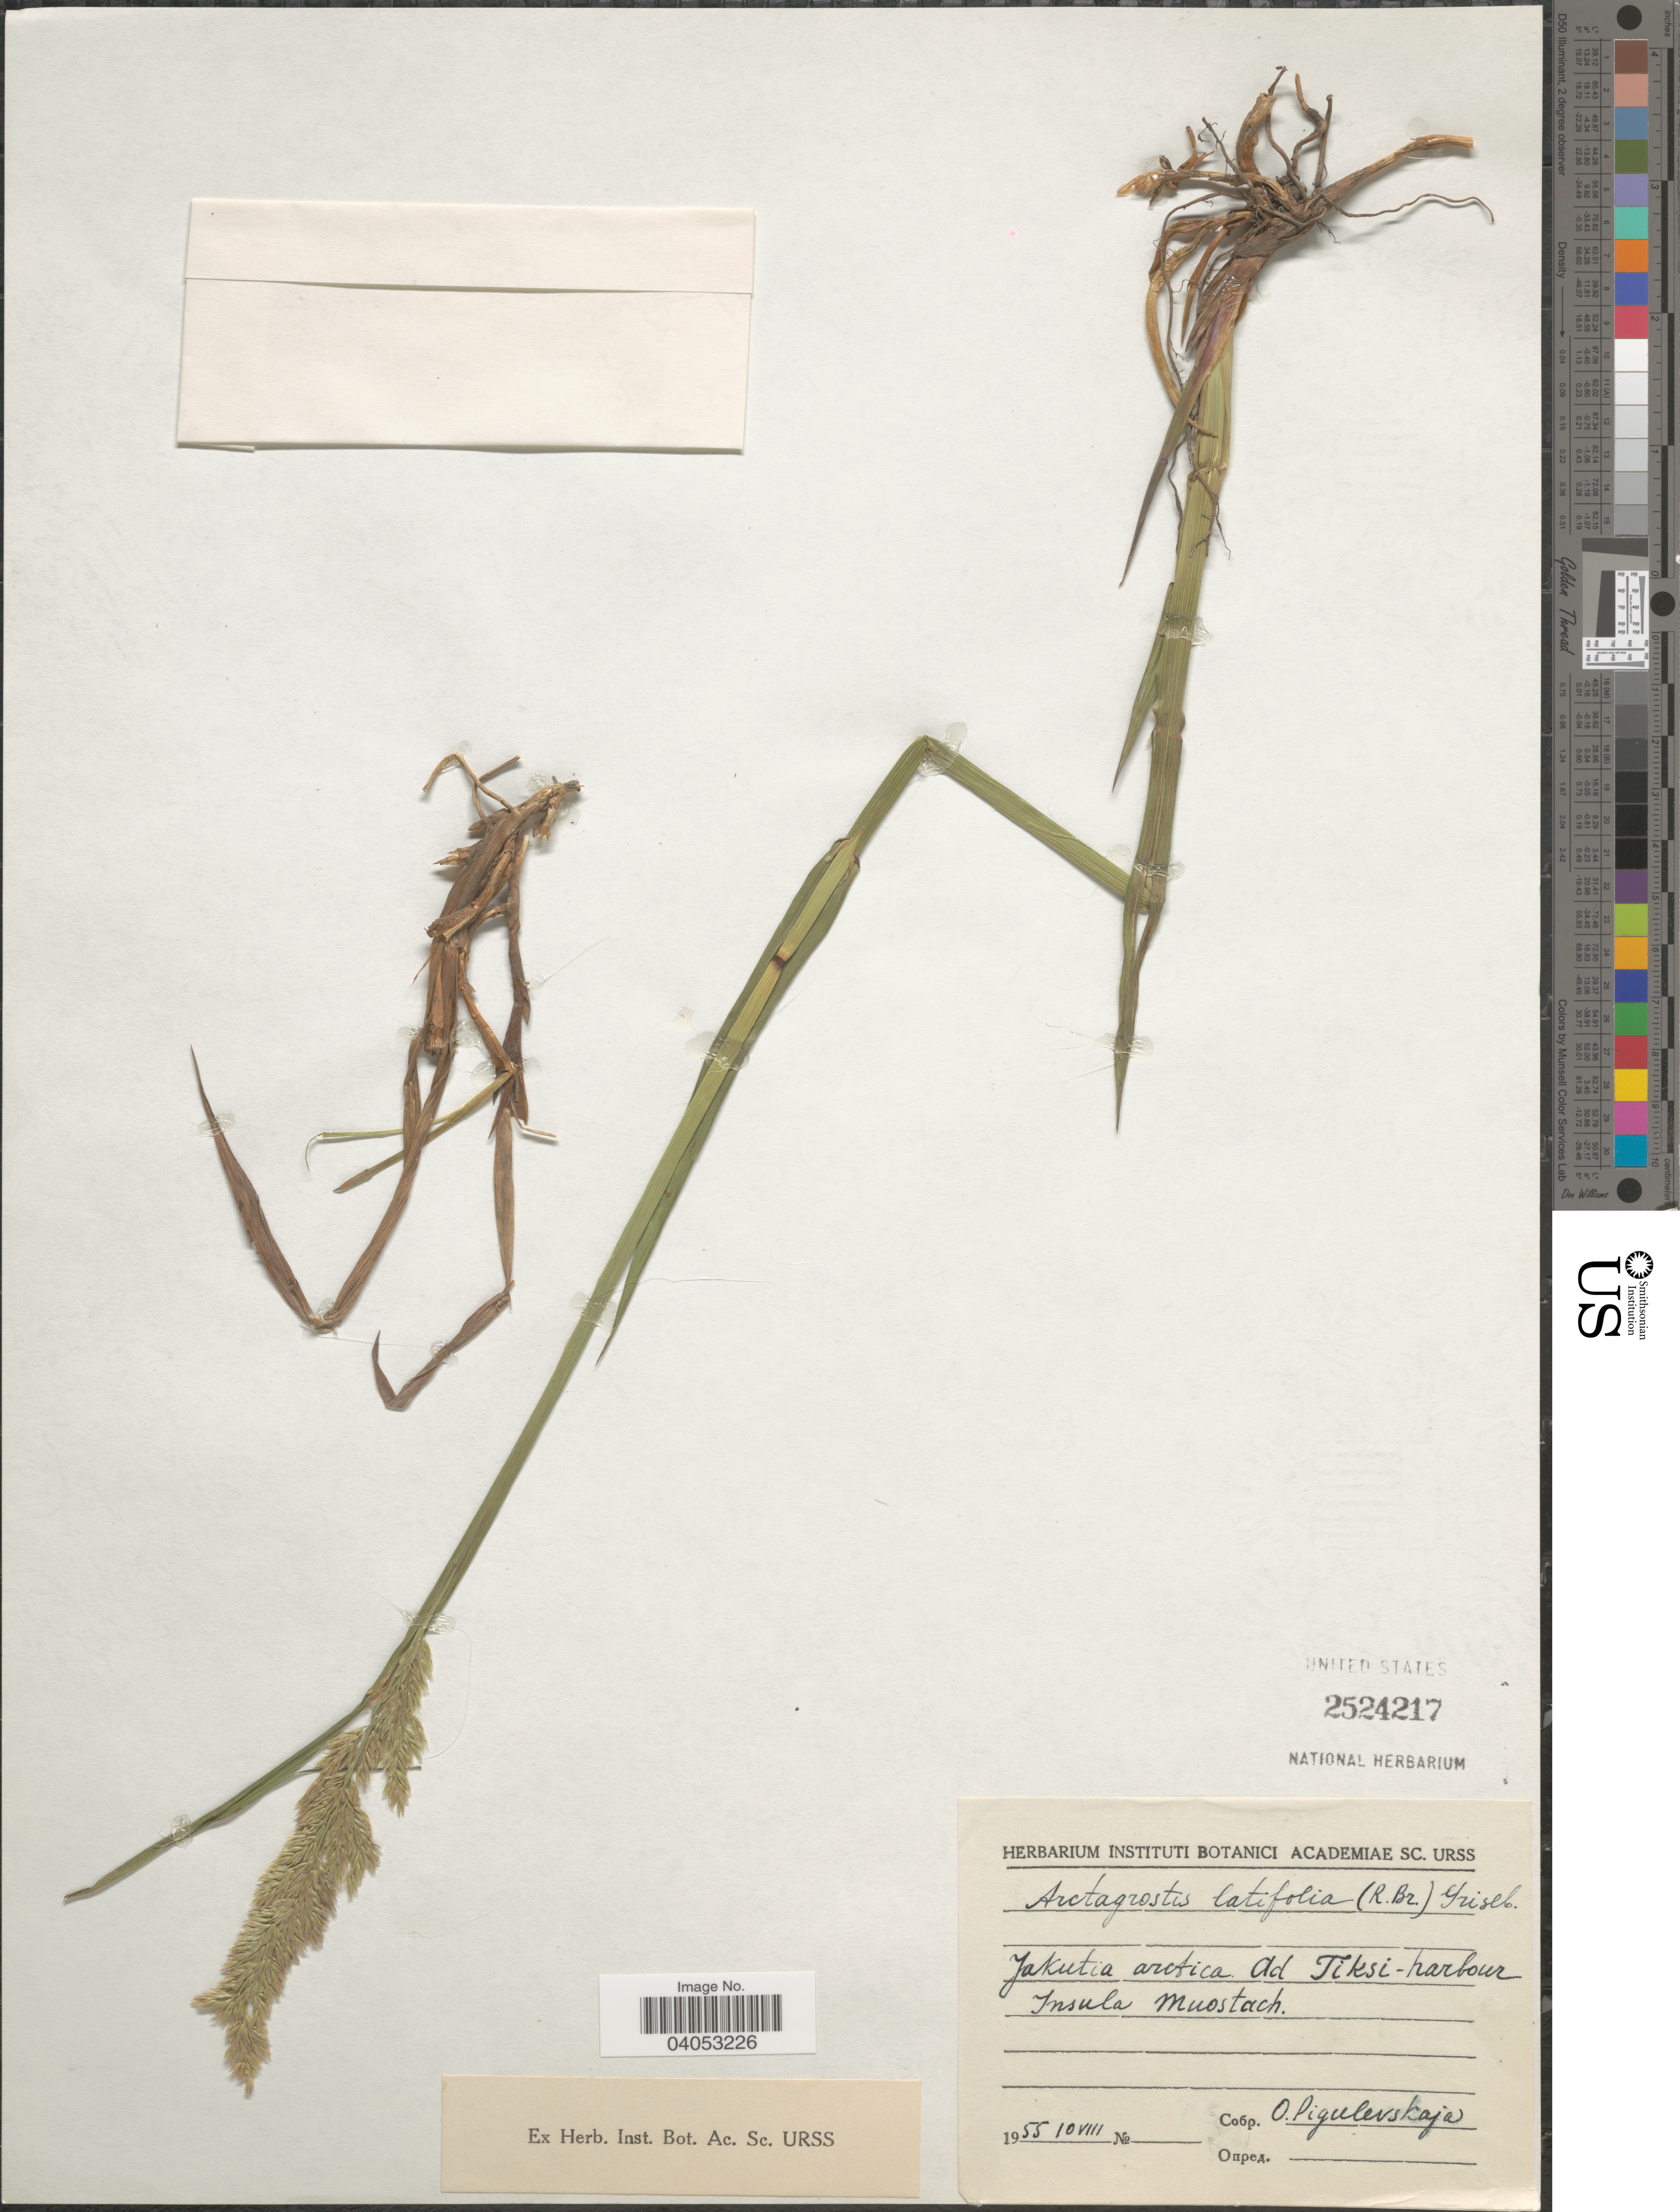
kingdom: Plantae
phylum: Tracheophyta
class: Liliopsida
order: Poales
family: Poaceae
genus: Arctagrostis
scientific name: Arctagrostis latifolia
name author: (R. Br.) Griseb.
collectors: O. Pigulevskaja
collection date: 1955-08-10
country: Russian Federation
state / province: Sakha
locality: Jakutia arctica. Ad Tiksi-harbour. Insula Muostach.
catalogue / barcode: US 2524217